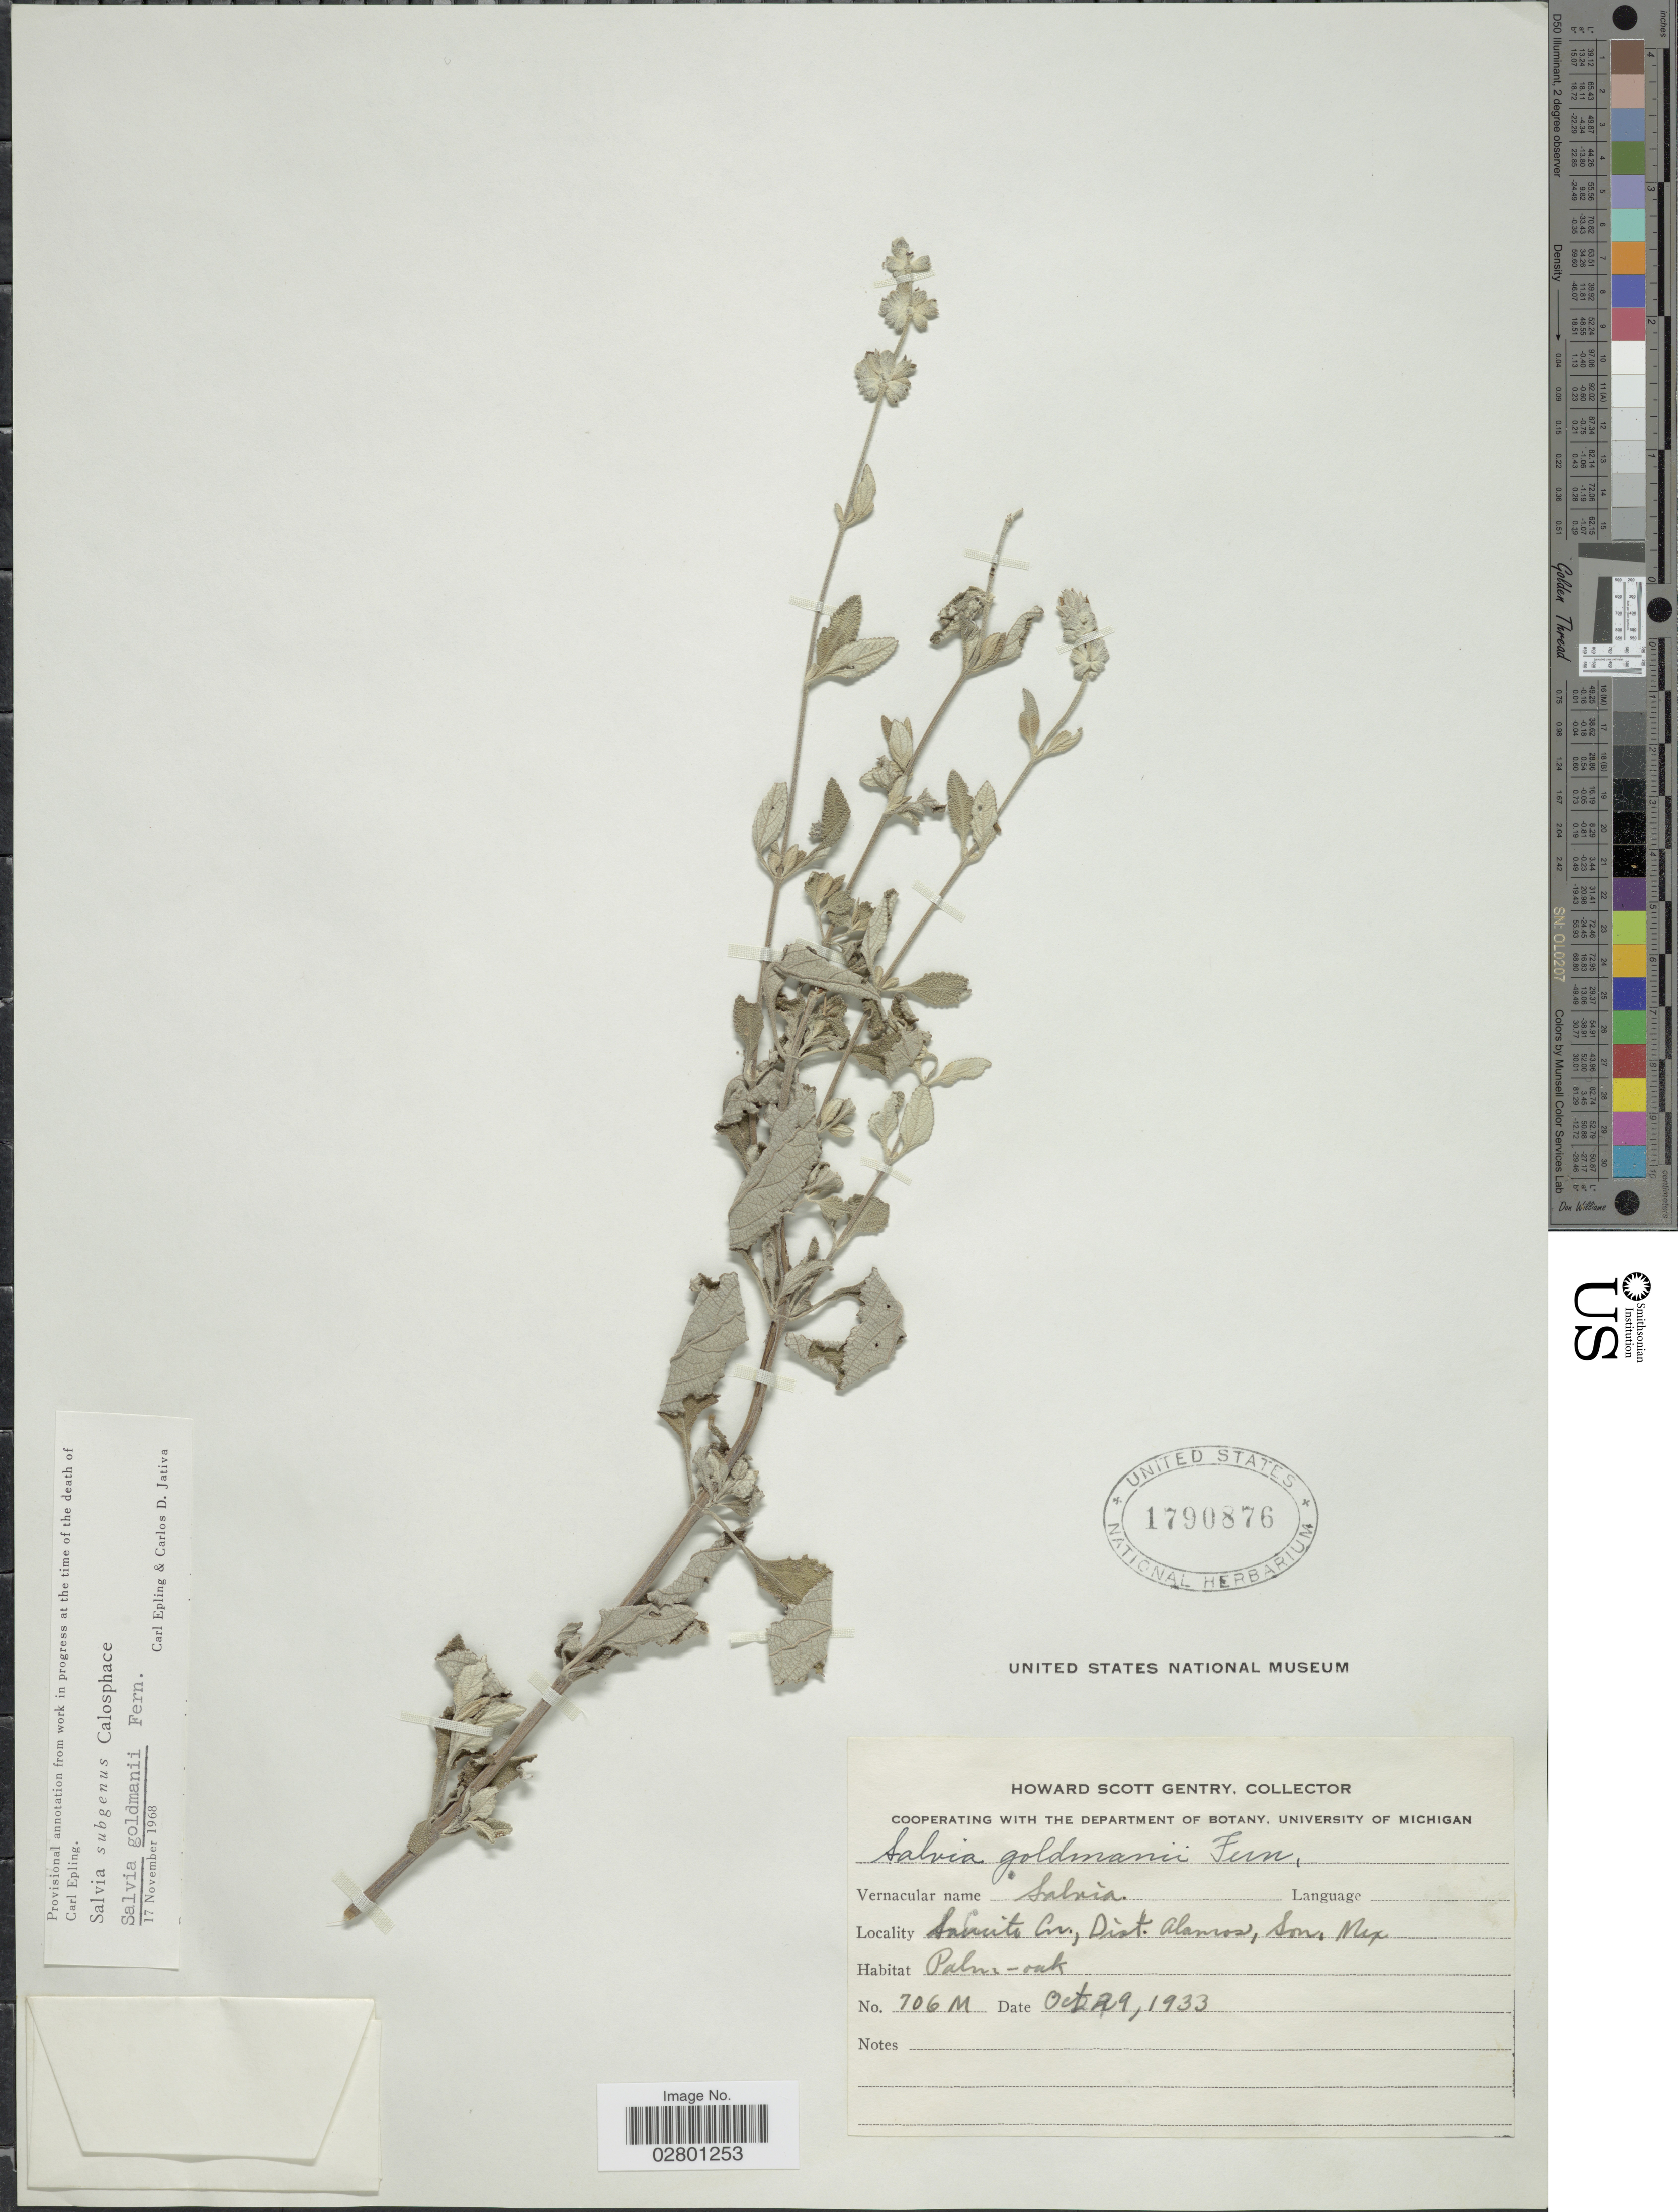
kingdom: Plantae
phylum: Tracheophyta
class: Magnoliopsida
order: Lamiales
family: Lamiaceae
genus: Salvia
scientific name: Salvia goldmanii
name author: Fernald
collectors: H. S. Gentry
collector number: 706M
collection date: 1933-10-29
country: Mexico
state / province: Sonora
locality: Savuito Cn., Dist. Alamos, Son.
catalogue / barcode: US 1790876